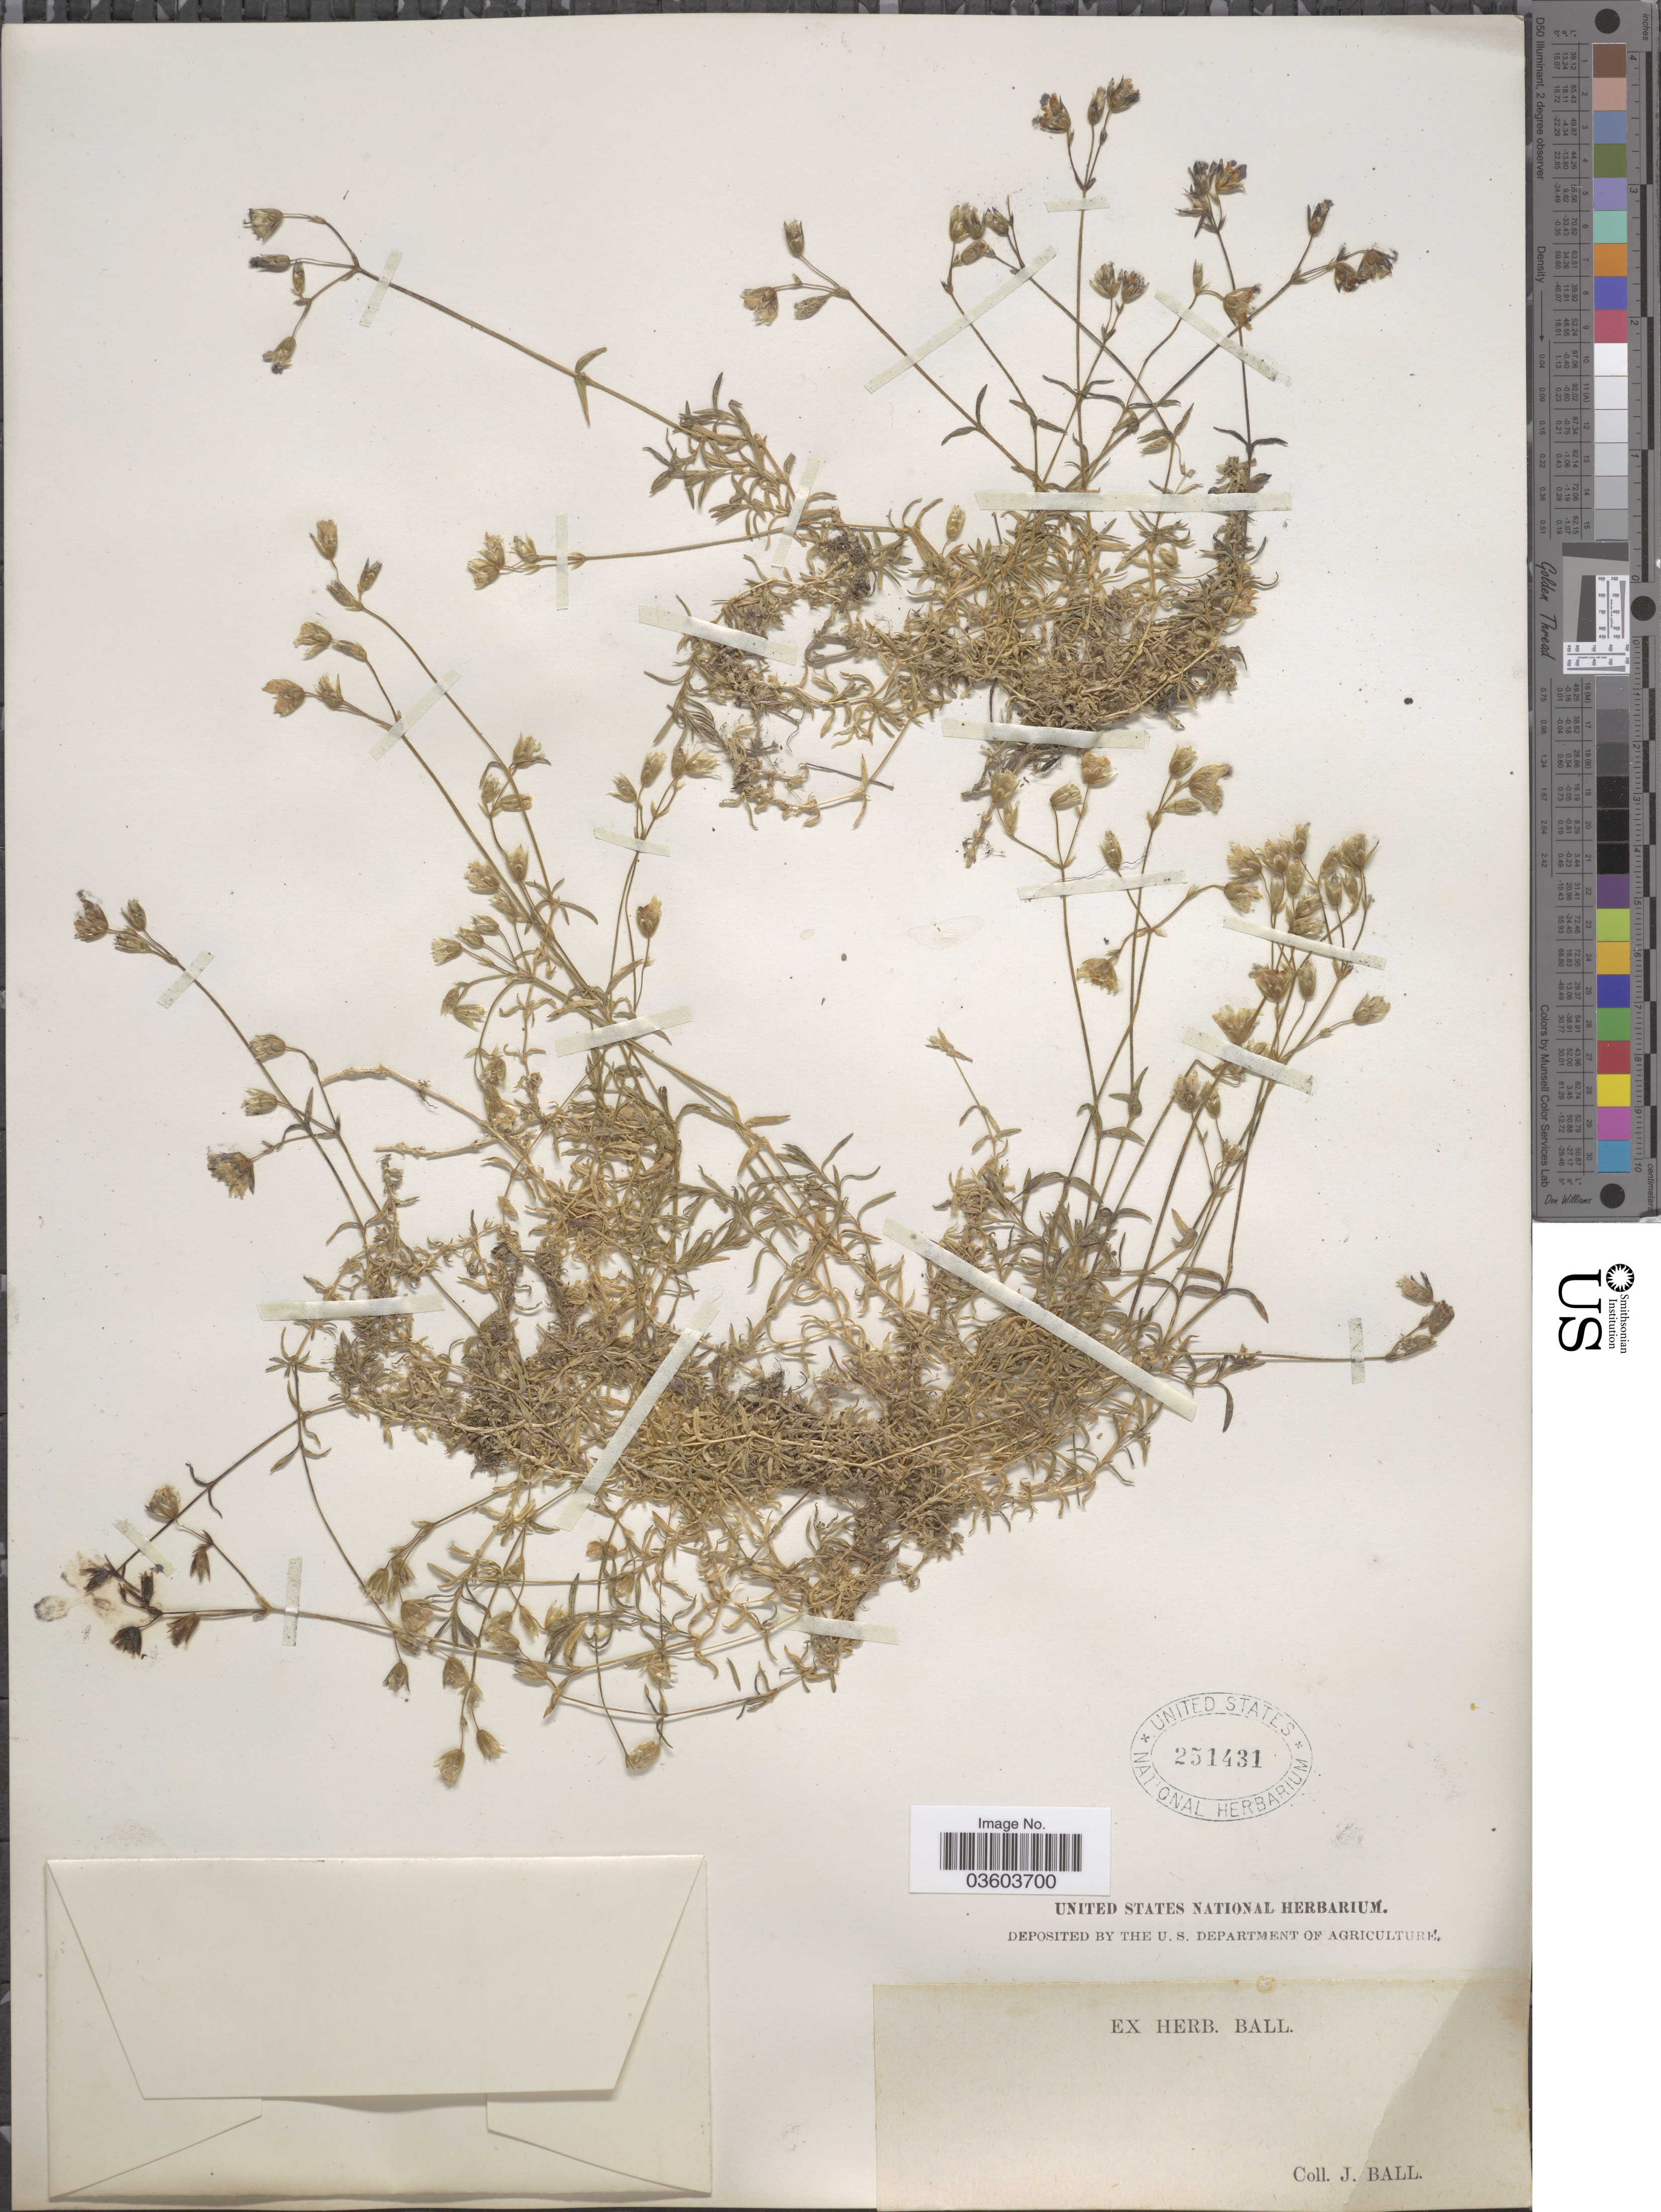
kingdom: Plantae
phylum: Tracheophyta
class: Magnoliopsida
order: Caryophyllales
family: Caryophyllaceae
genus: Cerastium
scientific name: Cerastium sp.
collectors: J. Ball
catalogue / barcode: US 251431